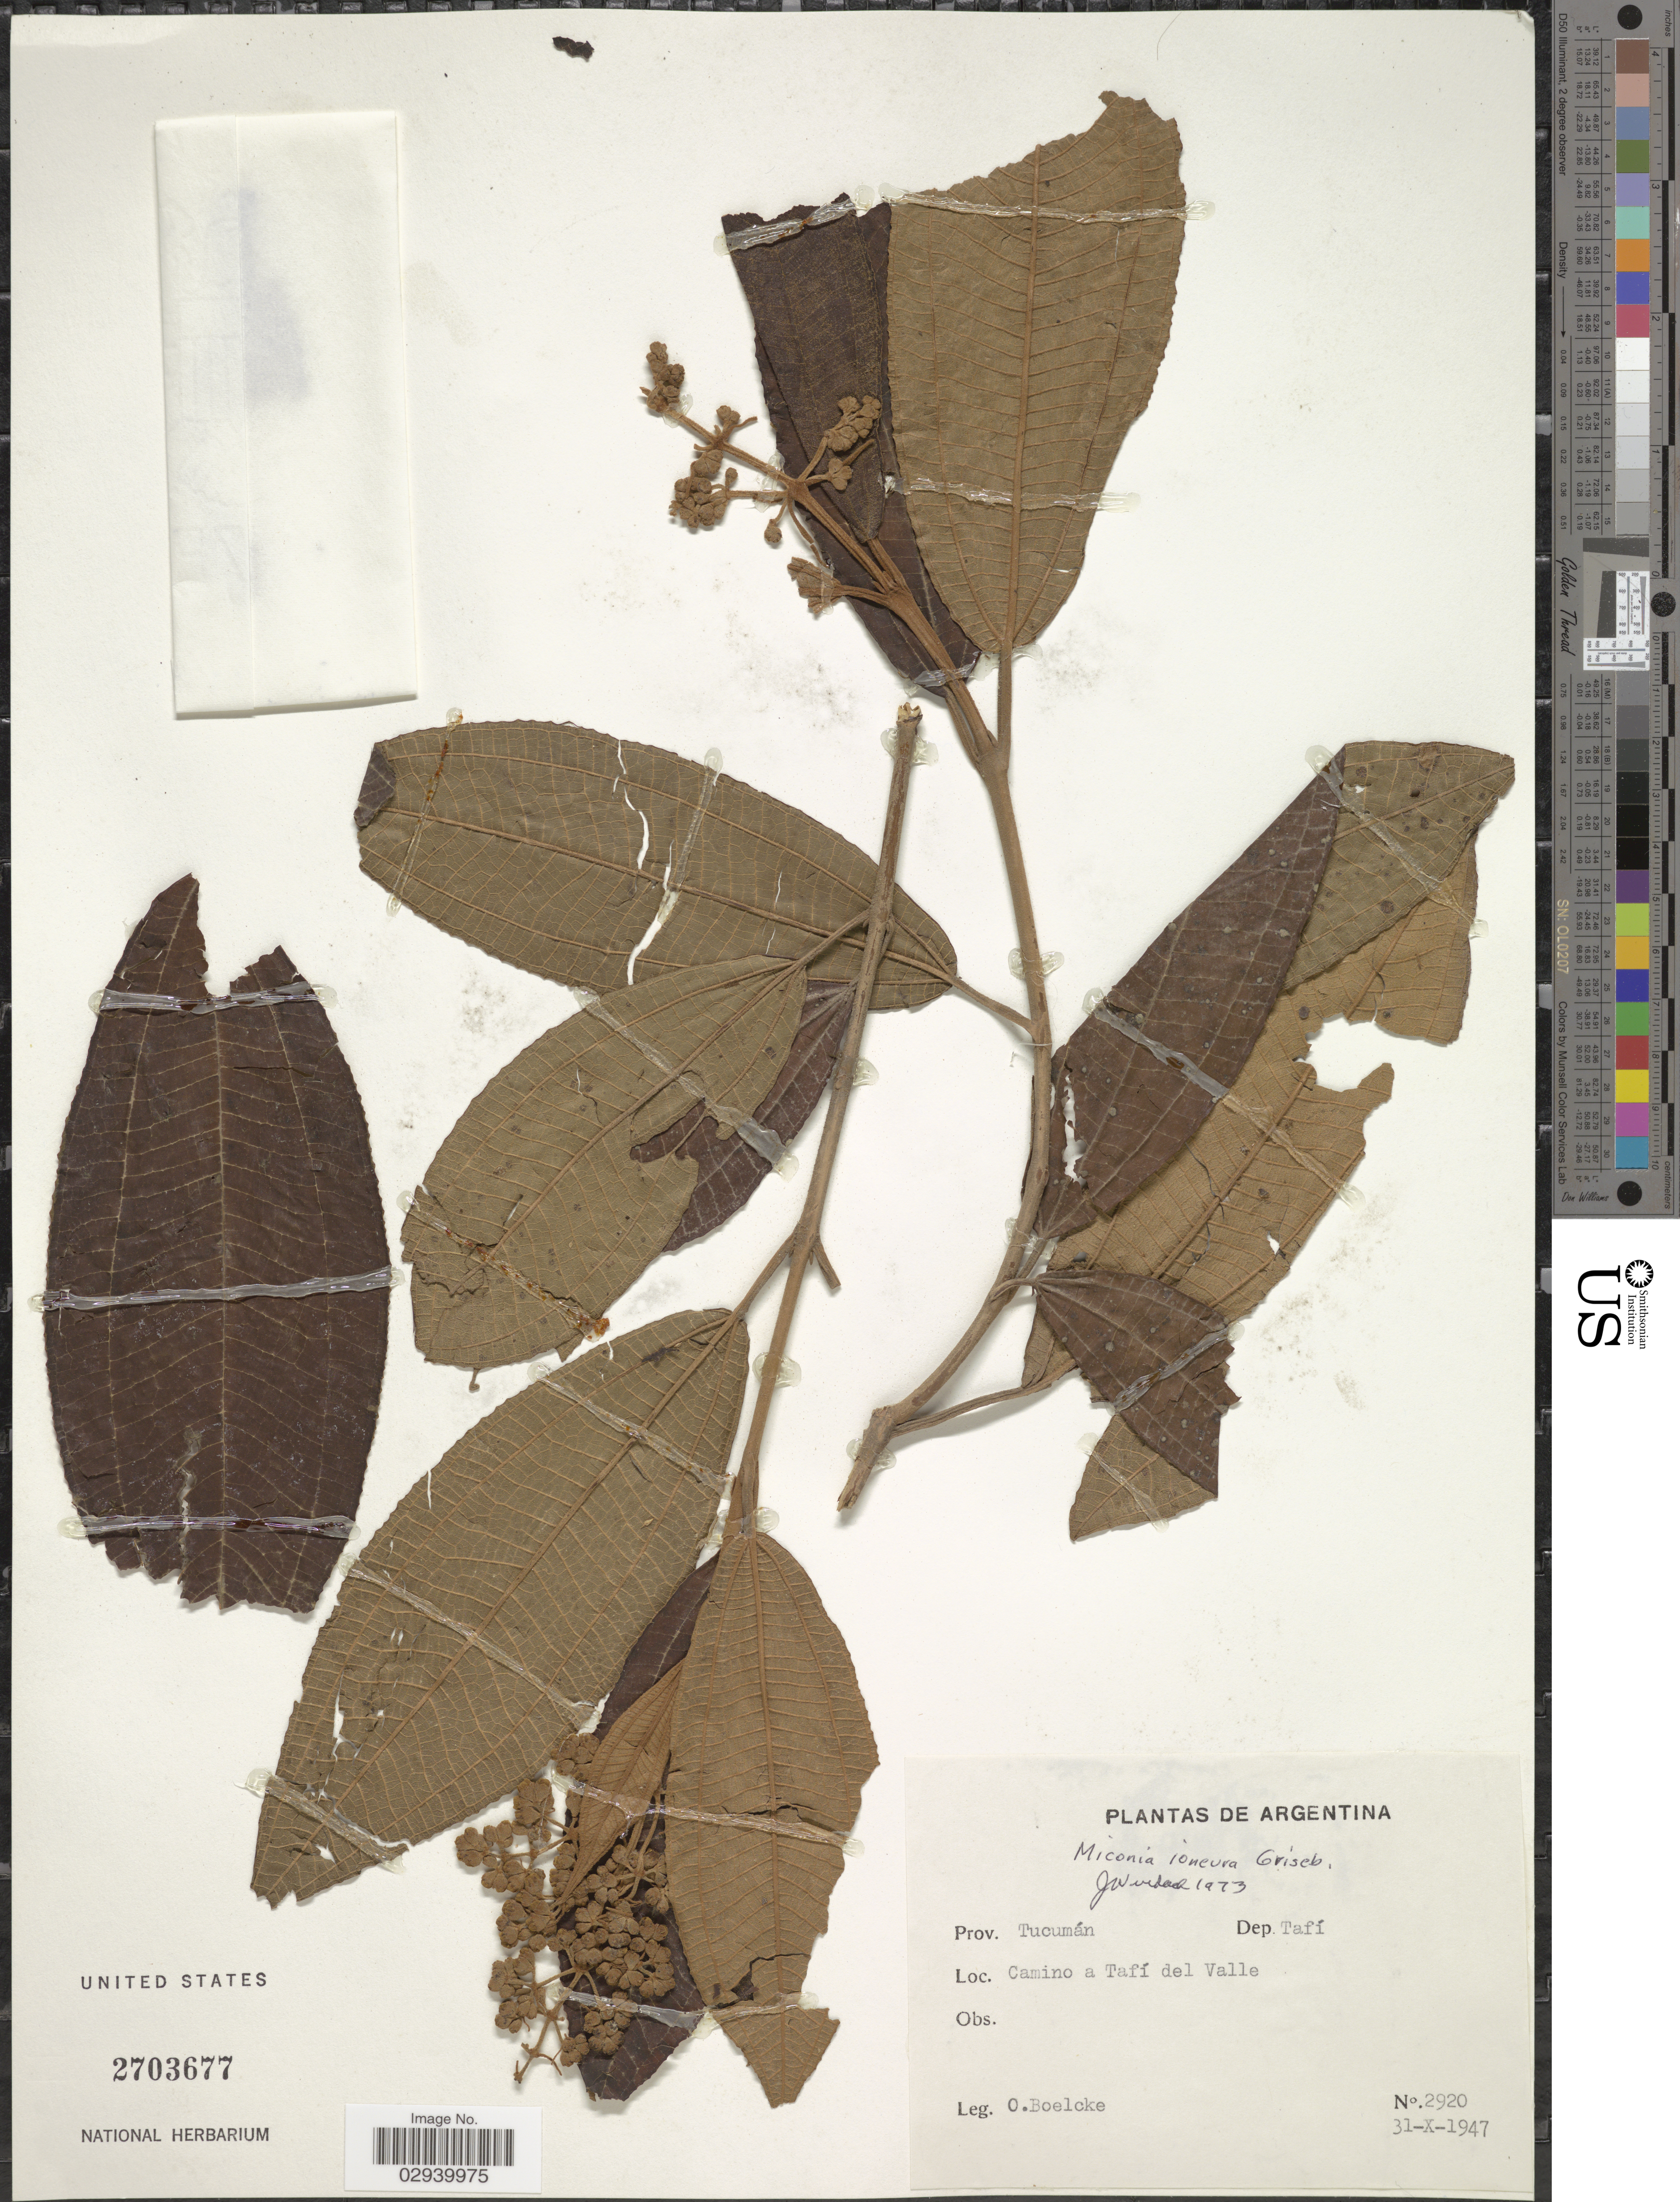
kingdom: Plantae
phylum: Tracheophyta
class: Magnoliopsida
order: Myrtales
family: Melastomataceae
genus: Miconia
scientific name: Miconia ioneura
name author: Griseb.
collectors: O. Boelcke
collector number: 2920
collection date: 1947-10-31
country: Argentina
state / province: Tucuman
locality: Dep. Tafí. Camino a Tafí del Valle.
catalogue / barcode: US 2703677